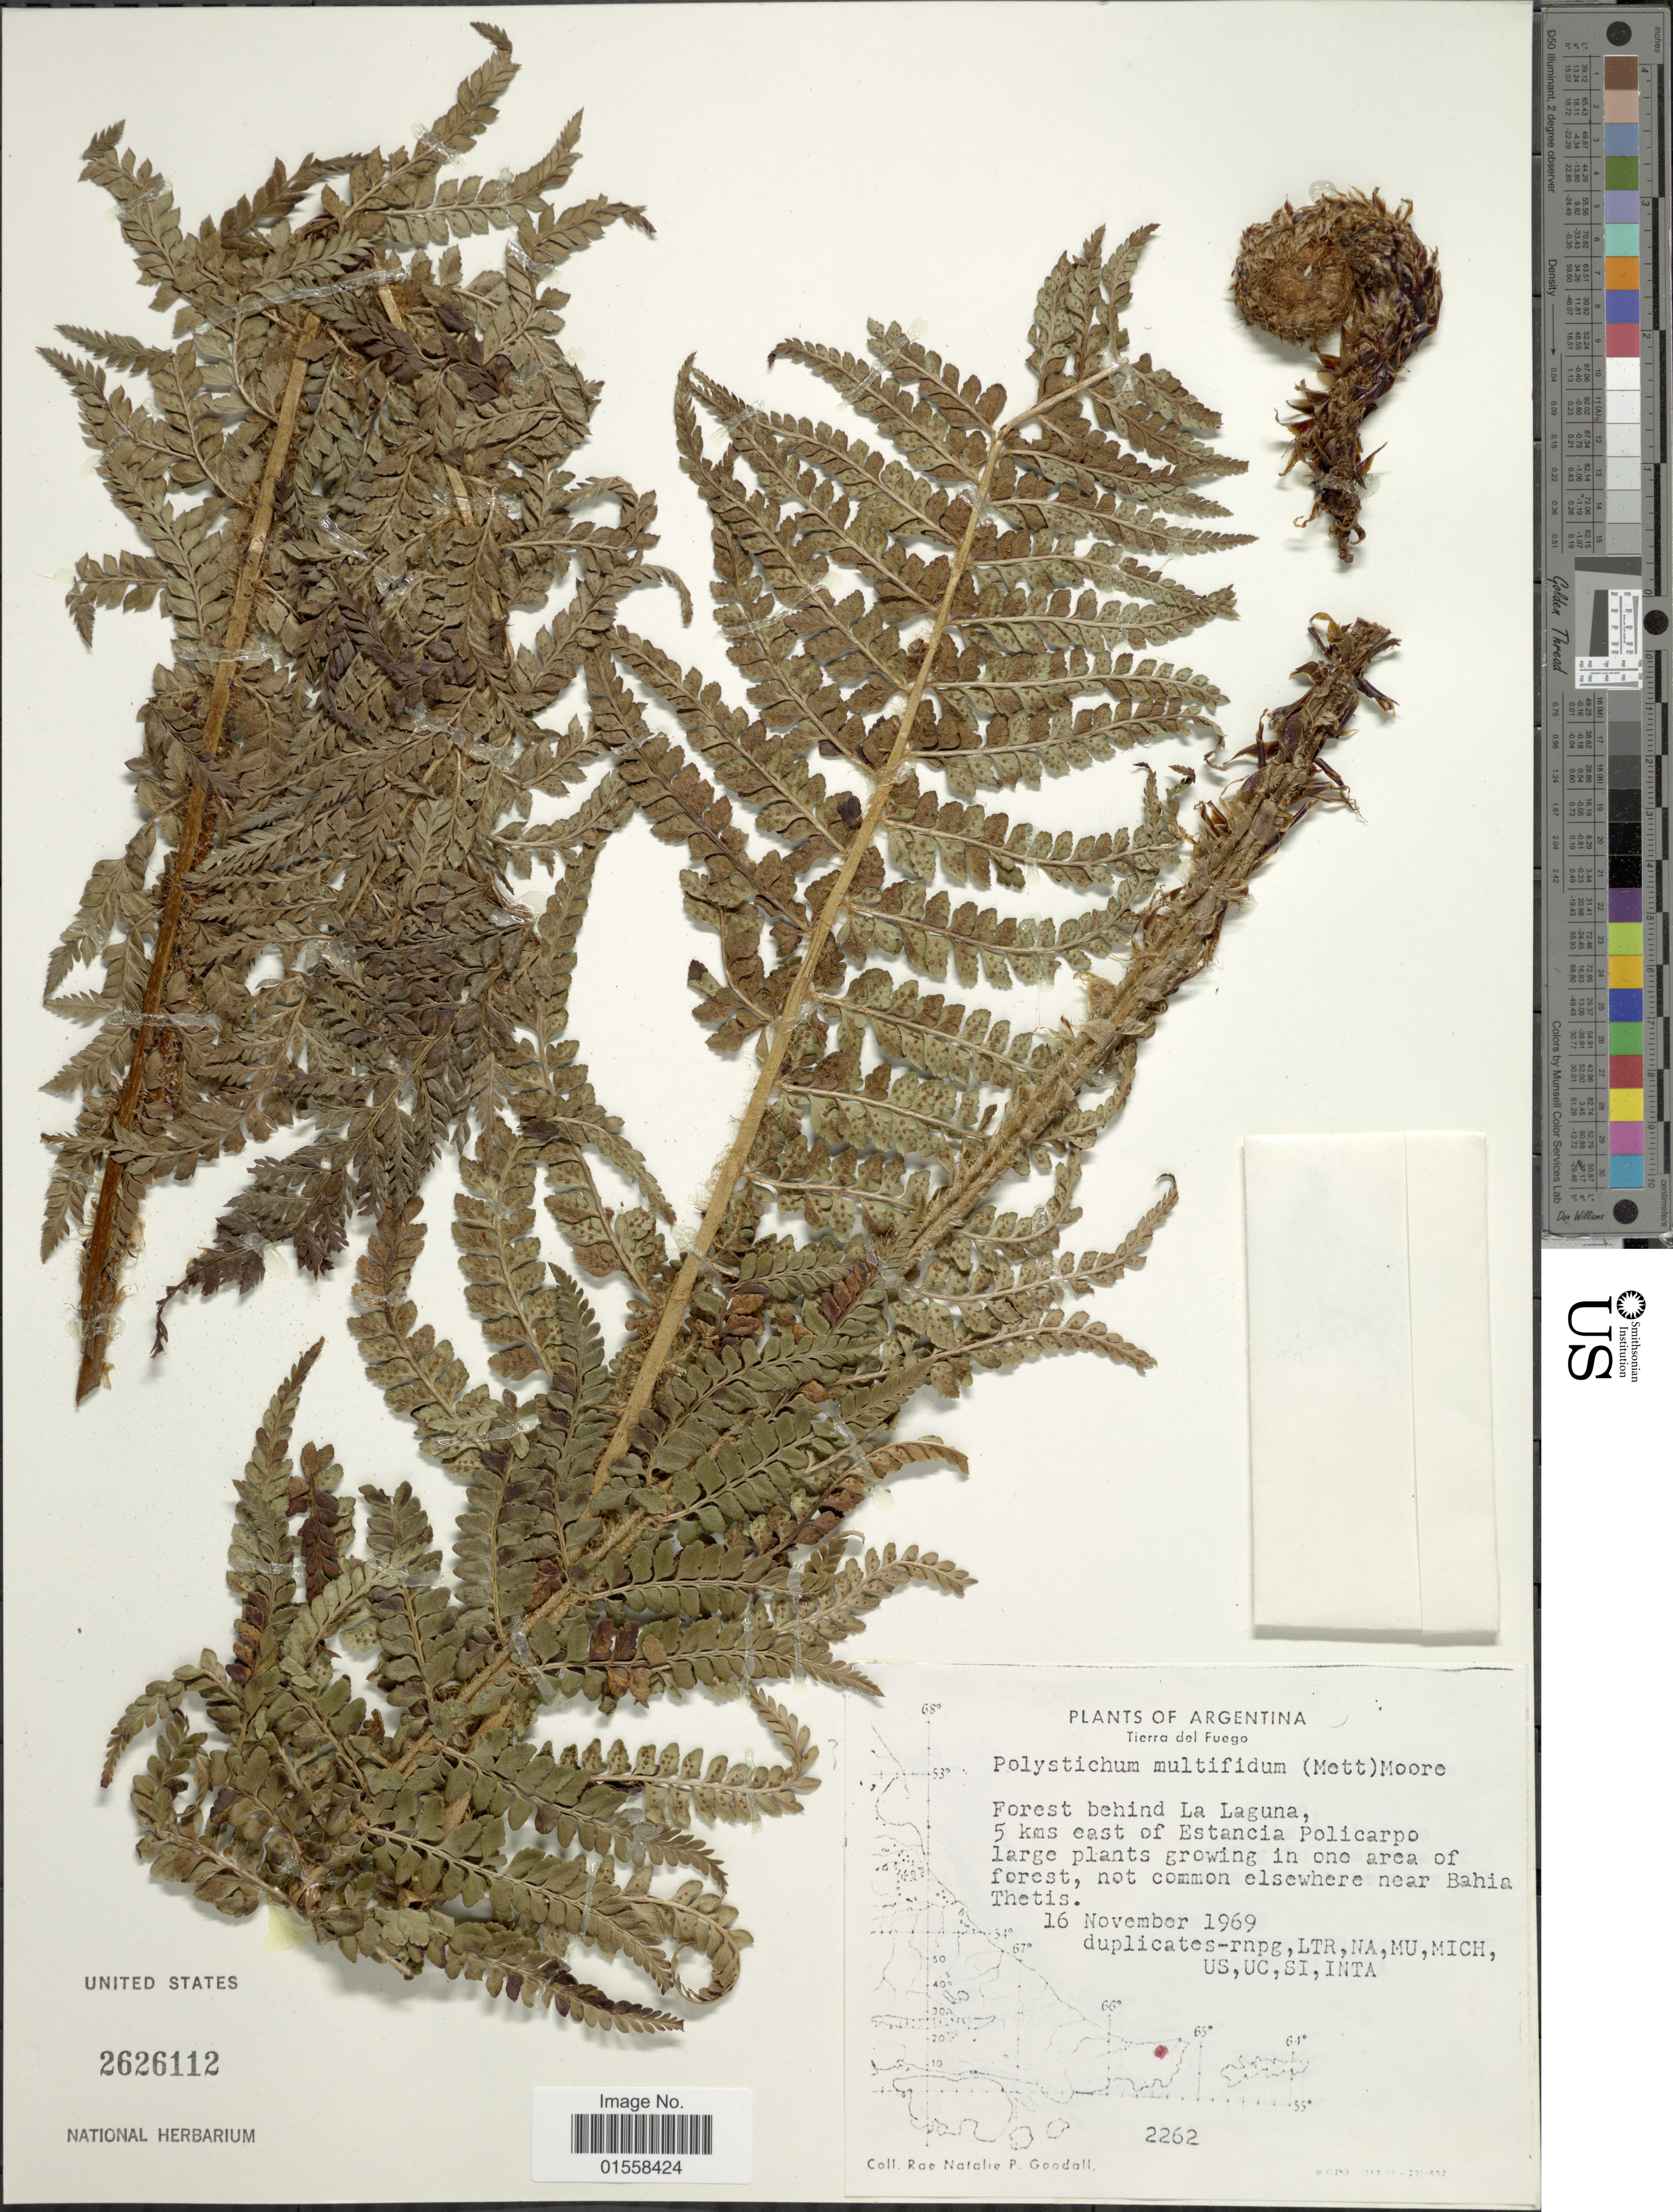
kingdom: Plantae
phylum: Tracheophyta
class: Polypodiopsida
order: Polypodiales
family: Dryopteridaceae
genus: Polystichum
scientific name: Polystichum multifidum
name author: (Mett.) T. Moore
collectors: R. Goodall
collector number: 2262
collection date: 1969-11-16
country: Argentina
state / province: Tierra del Fuego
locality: Argentina, Tierra del Fuego. Forest behind La Laguna, 5 kms east of Estancia Policarpo.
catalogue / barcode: US 2626112